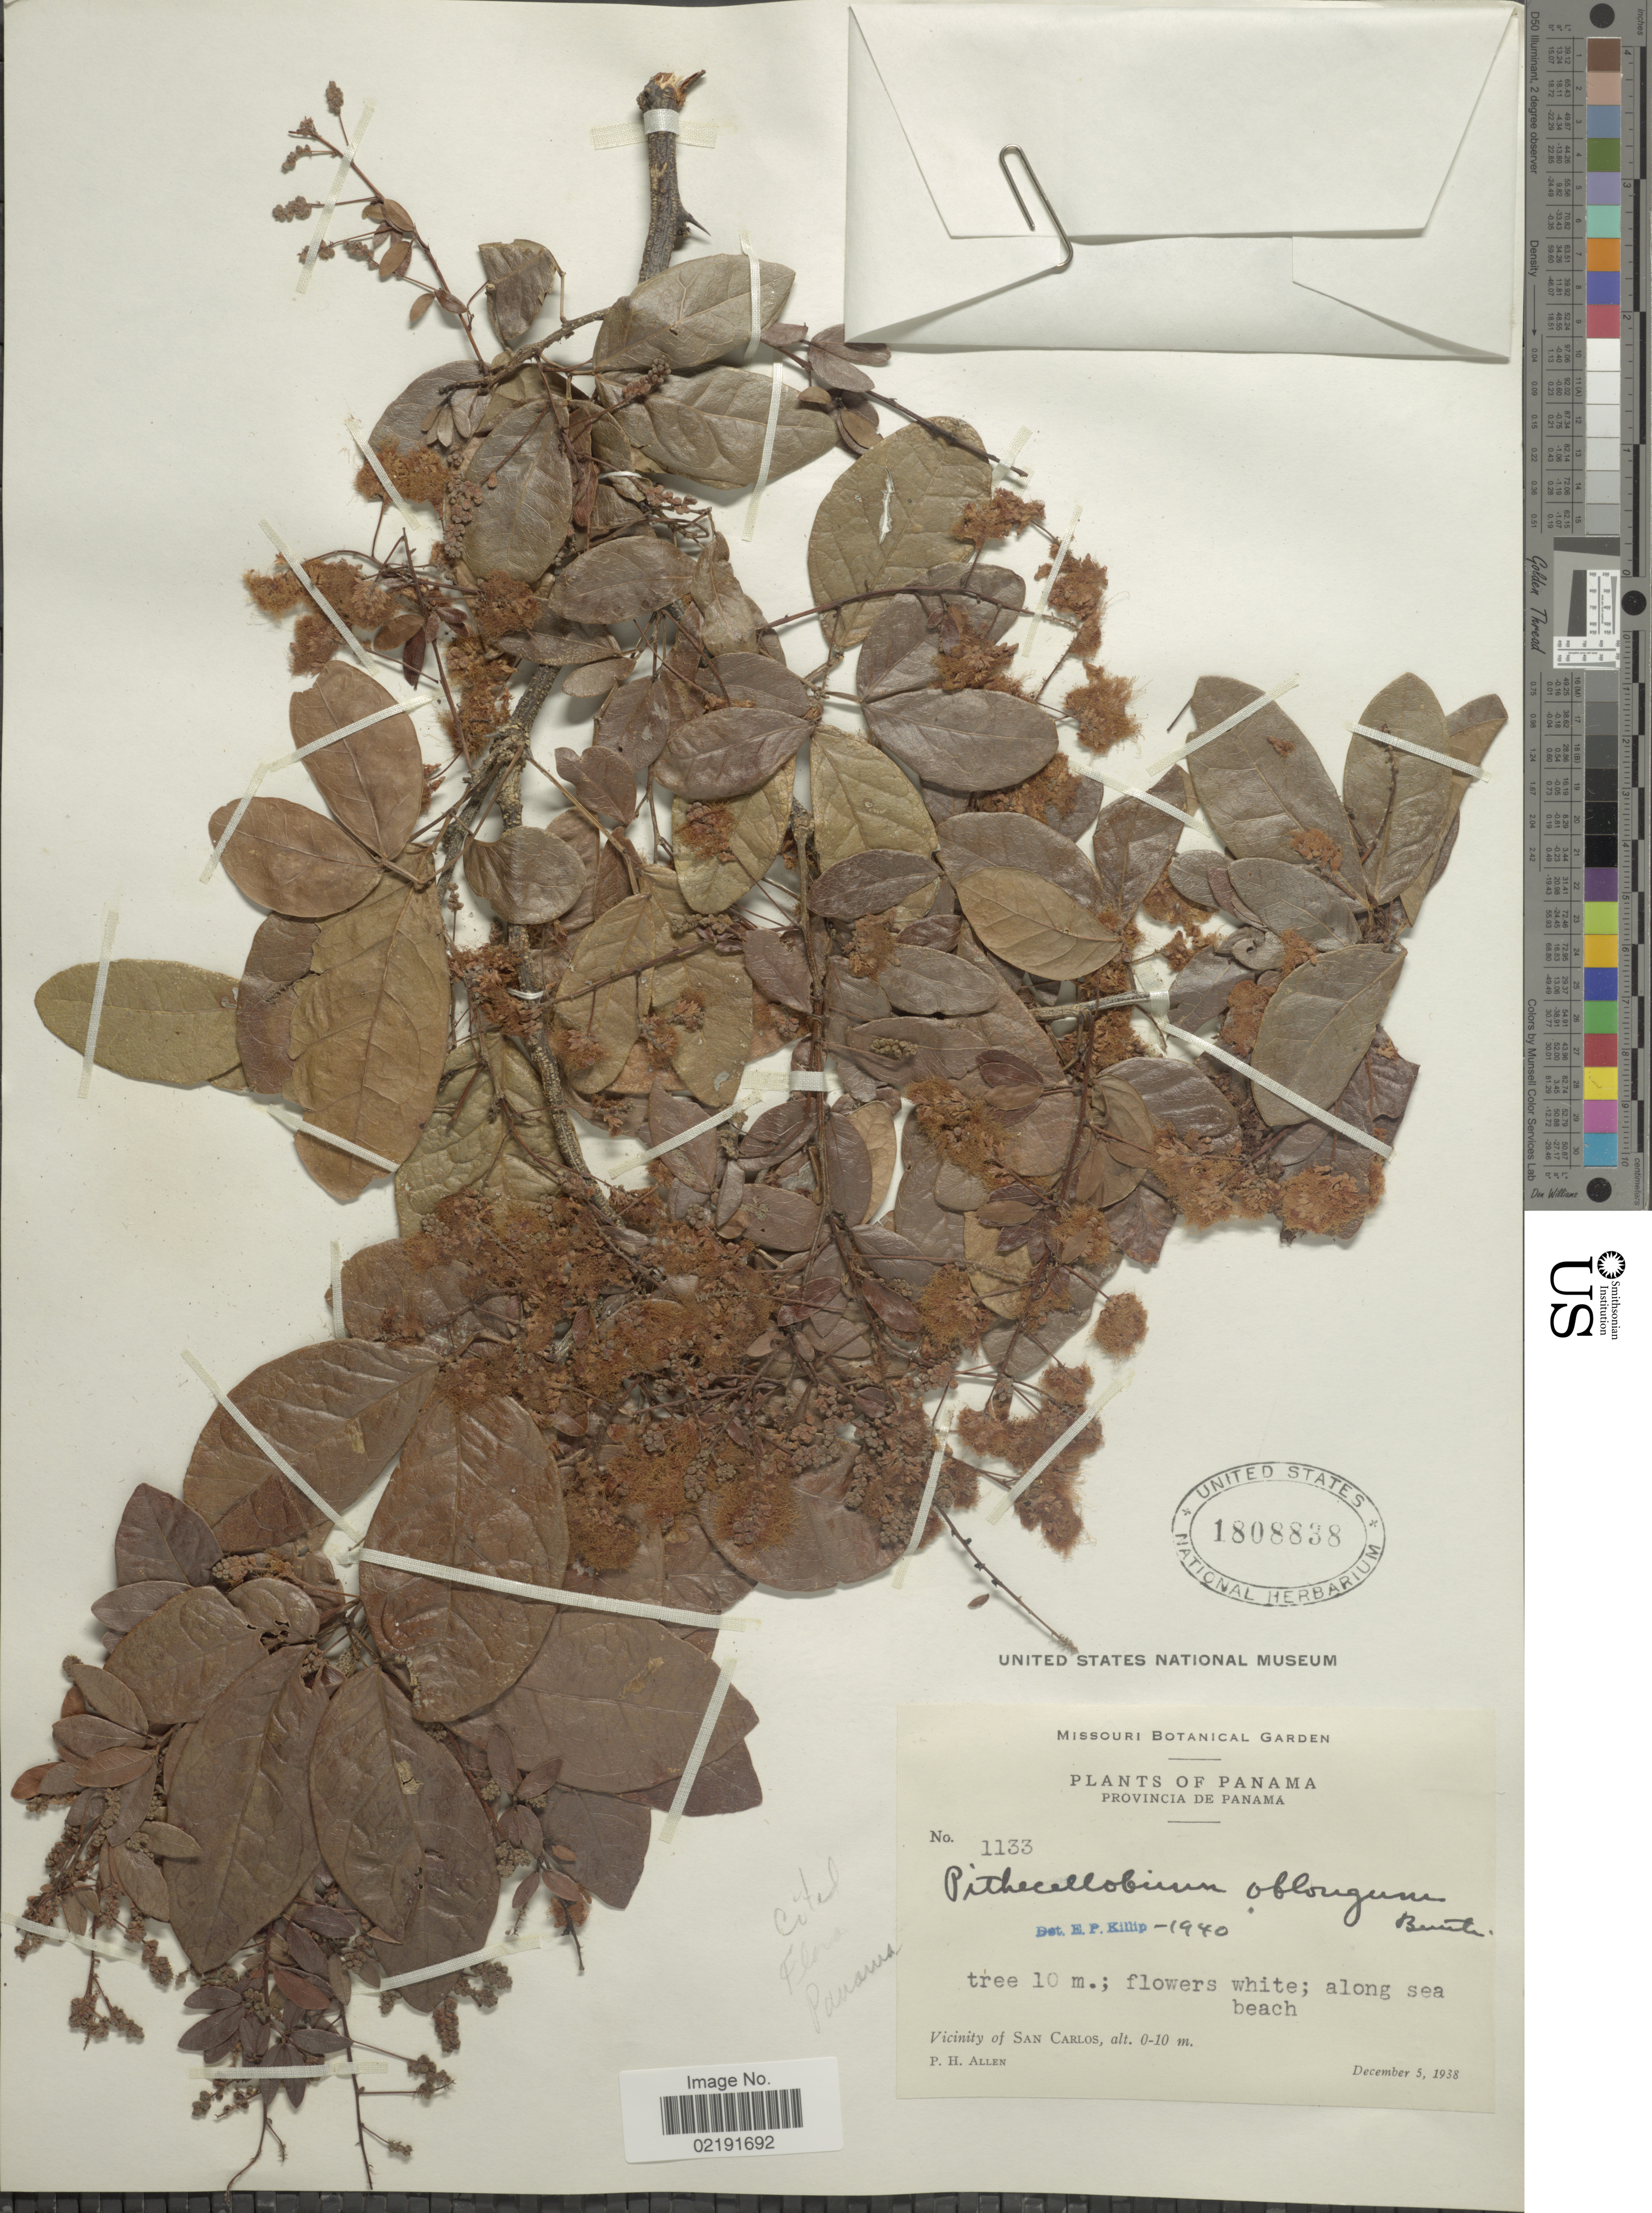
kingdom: Plantae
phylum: Tracheophyta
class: Magnoliopsida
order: Fabales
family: Fabaceae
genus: Pithecellobium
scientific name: Pithecellobium oblongum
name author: Benth.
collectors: P. H. Allen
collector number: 1133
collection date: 1938-12-05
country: Panama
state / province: Panamá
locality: Provincia de Panamá. Vicinity of San Carlos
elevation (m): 0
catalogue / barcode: US 1808838